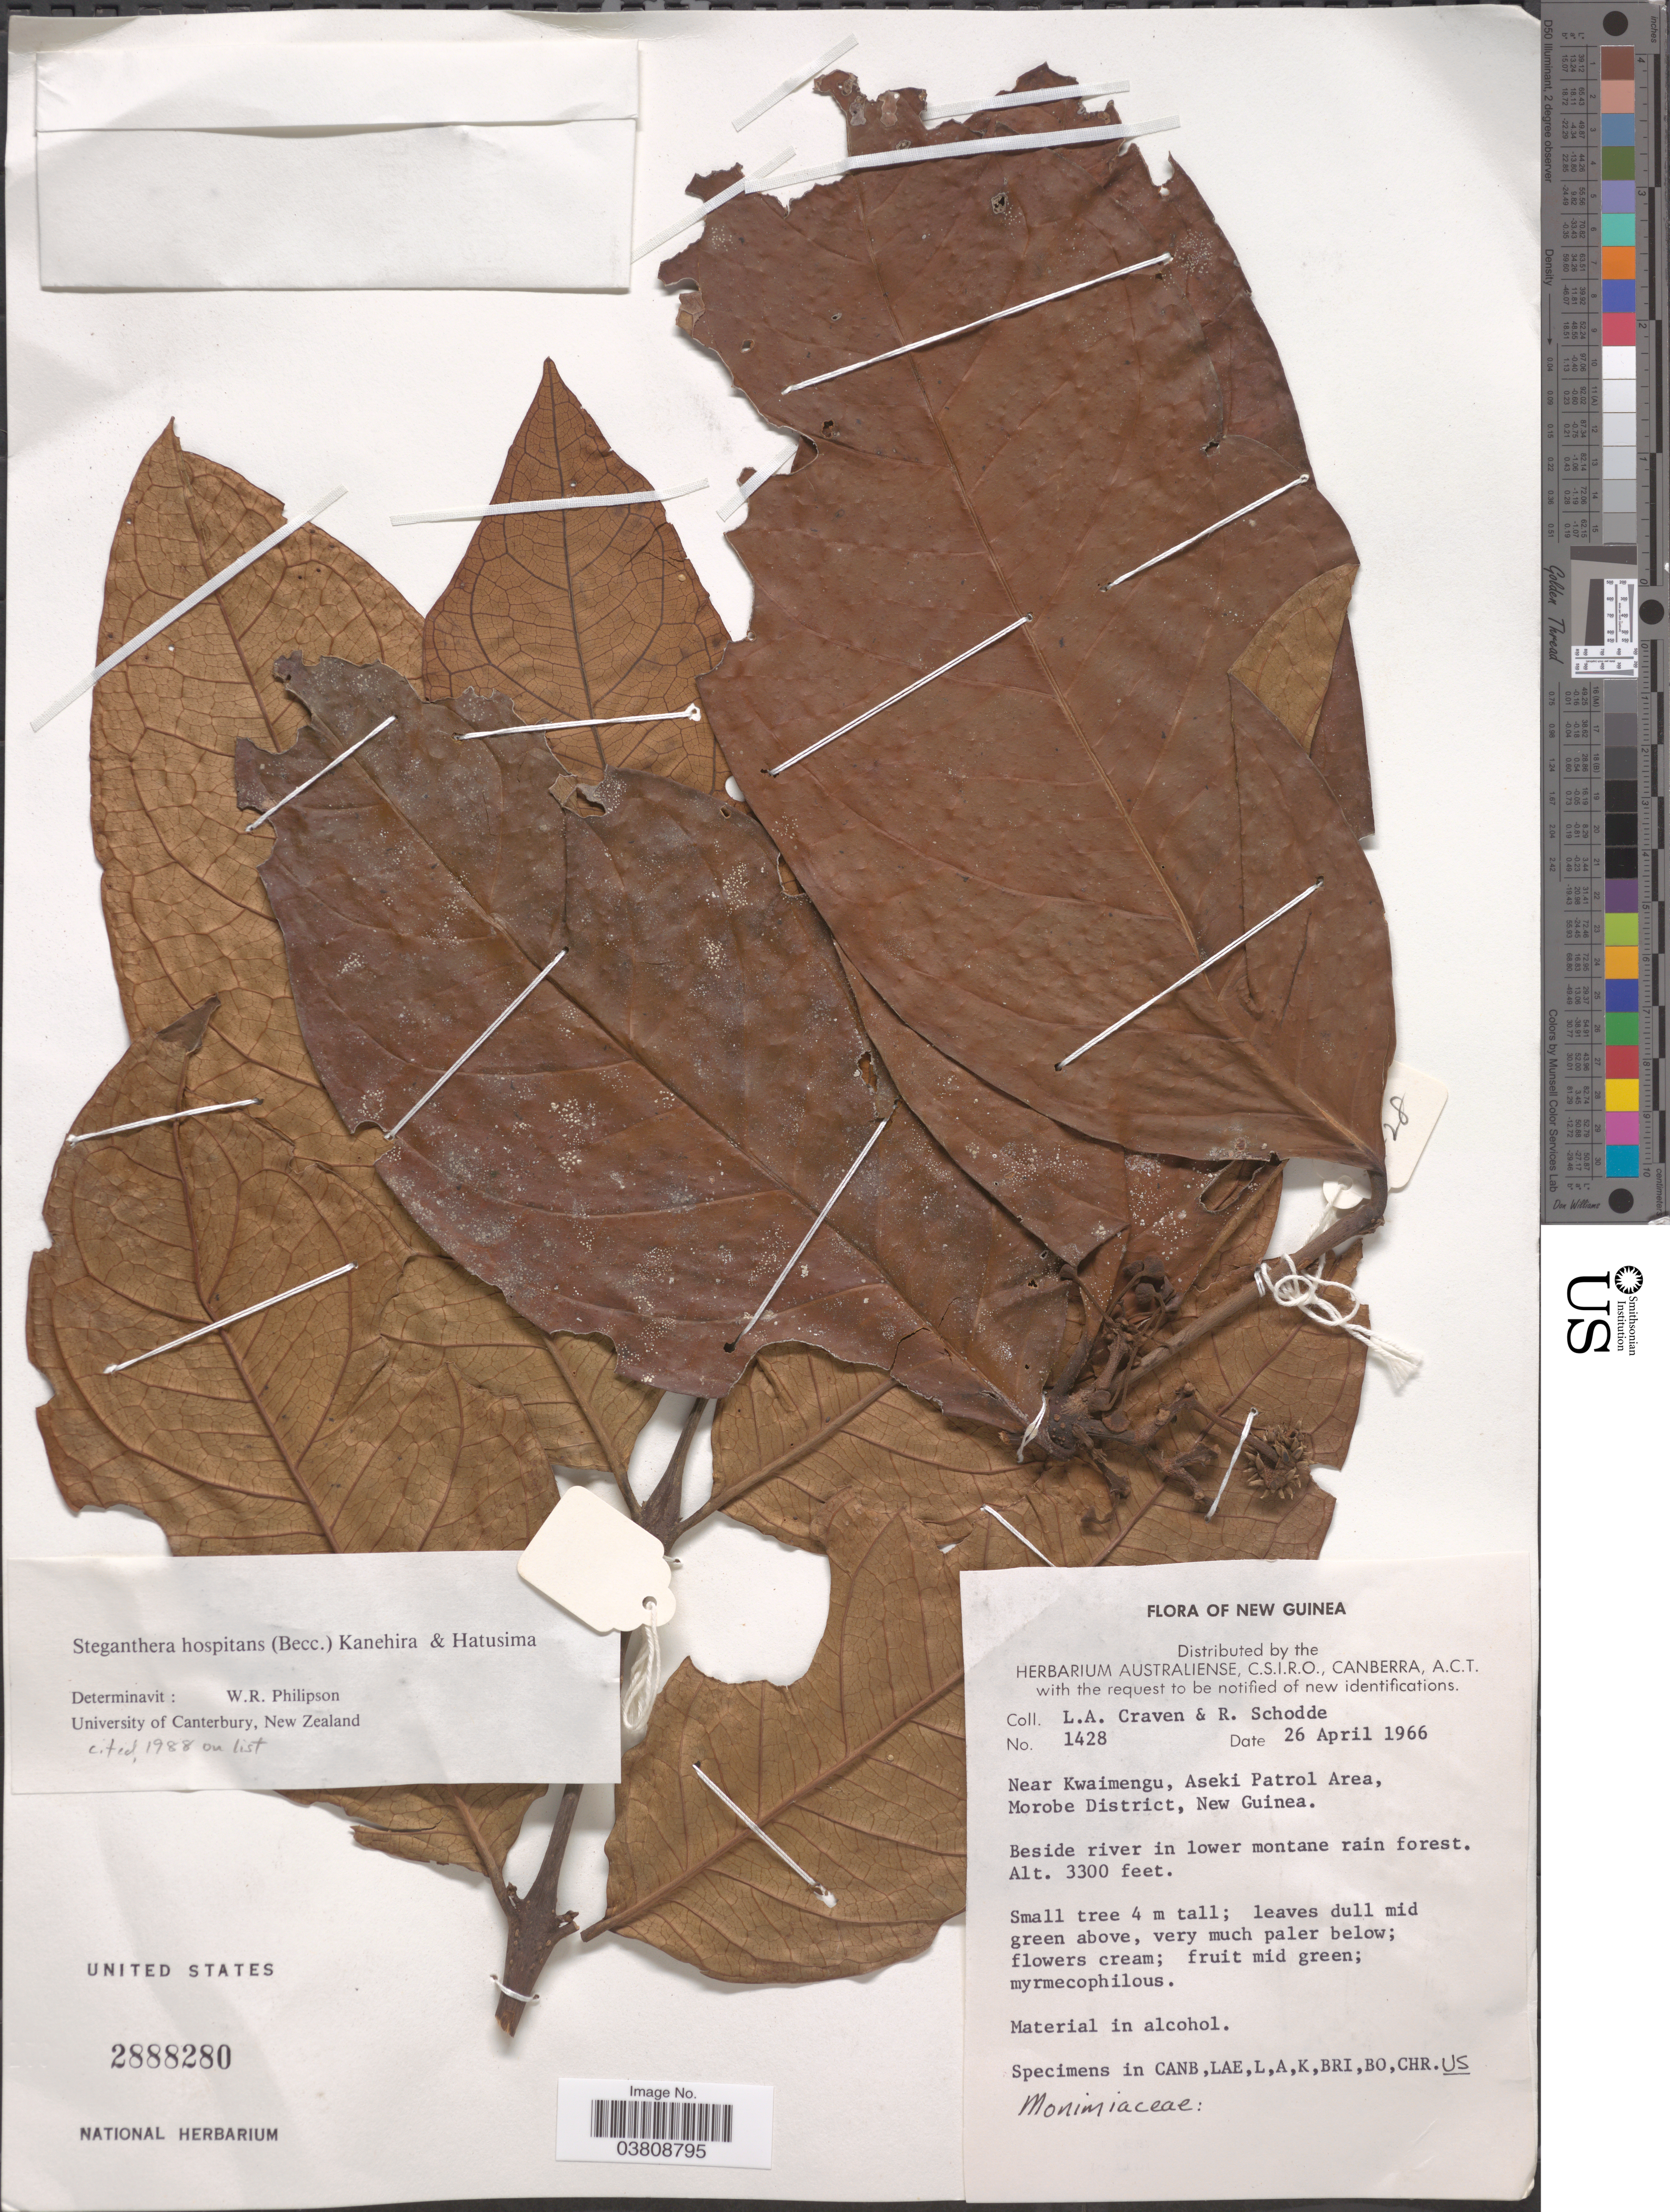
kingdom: Plantae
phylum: Tracheophyta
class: Magnoliopsida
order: Laurales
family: Monimiaceae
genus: Steganthera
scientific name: Steganthera hospitans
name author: (Becc.) Kaneh. & Hatus.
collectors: L. A. Craven & R. Schodde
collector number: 1428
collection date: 1966-04-26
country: Papua New Guinea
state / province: Morobe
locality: New Guinea. Near Kwaimengu, Aseki Patrol Area, Morobe District, New Guinea.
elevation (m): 1006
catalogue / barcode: US 2888280